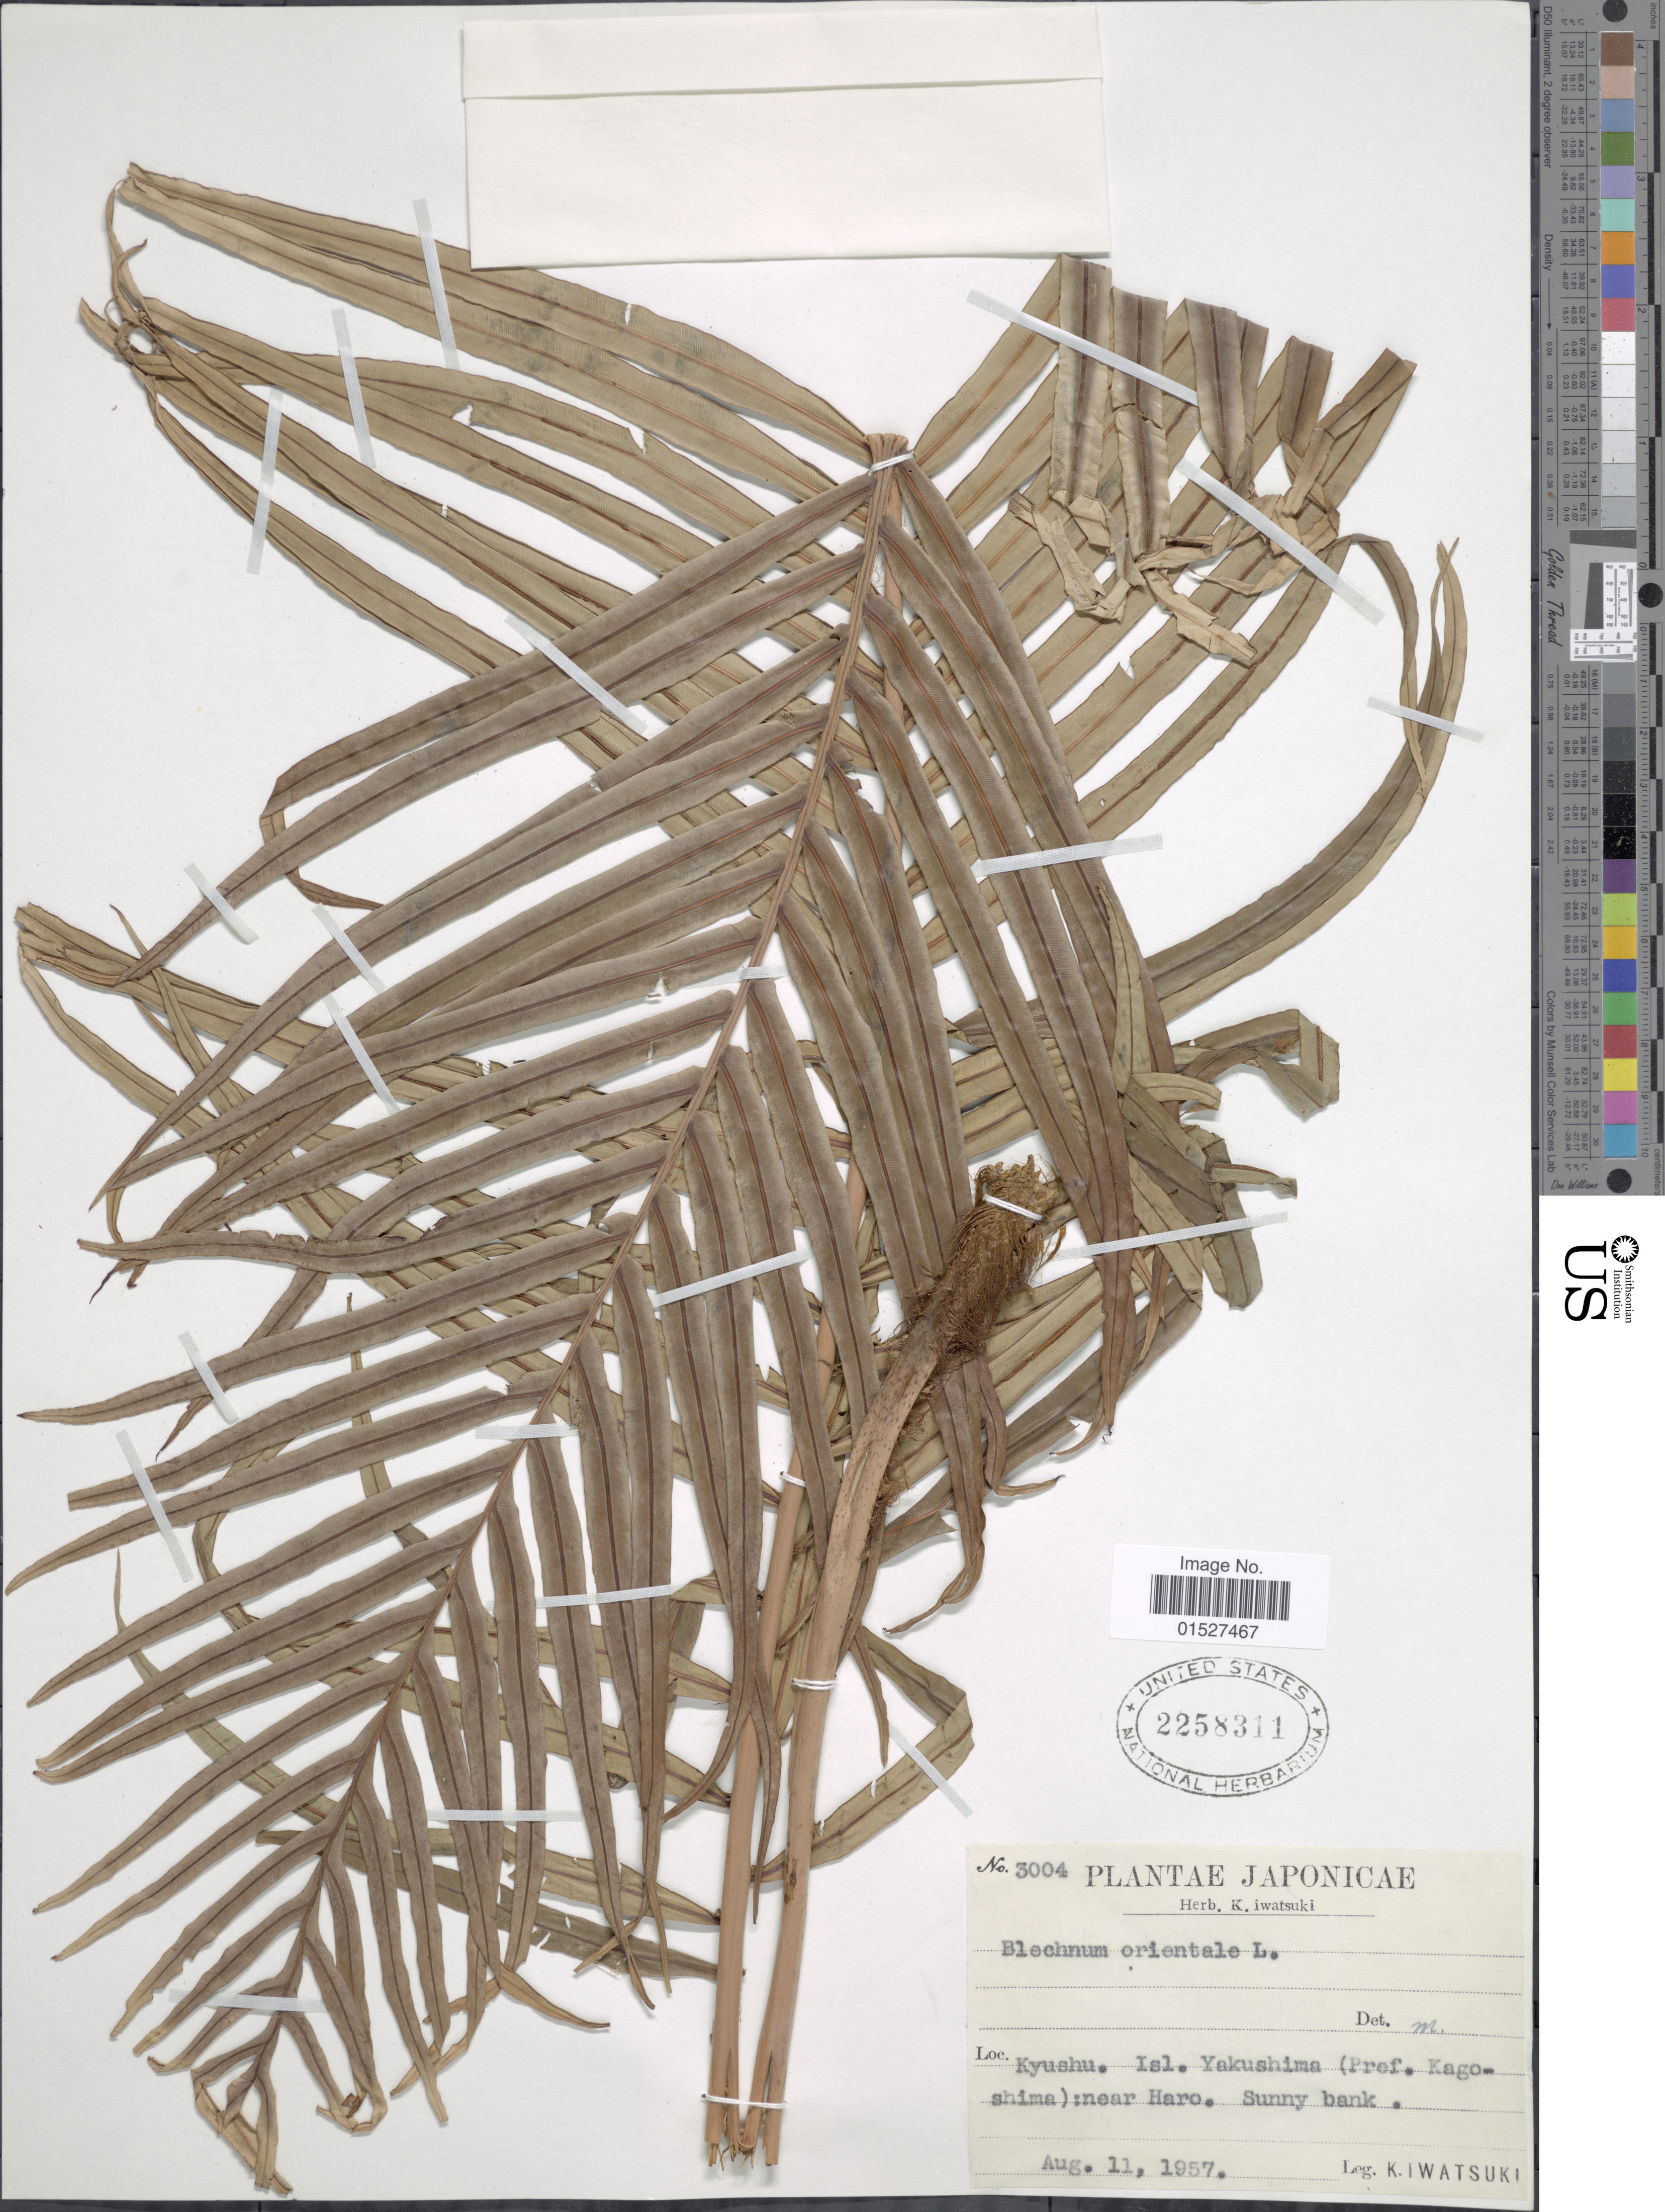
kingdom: Plantae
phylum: Tracheophyta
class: Polypodiopsida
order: Polypodiales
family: Blechnaceae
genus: Blechnum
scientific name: Blechnum orientale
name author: L.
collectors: K. Iwatsuki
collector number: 3004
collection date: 1957-08-11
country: Japan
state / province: Kagosima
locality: Kyushu. Isl. Yakushima (Pref. Kagoshima): near Haro.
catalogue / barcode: US 2258311